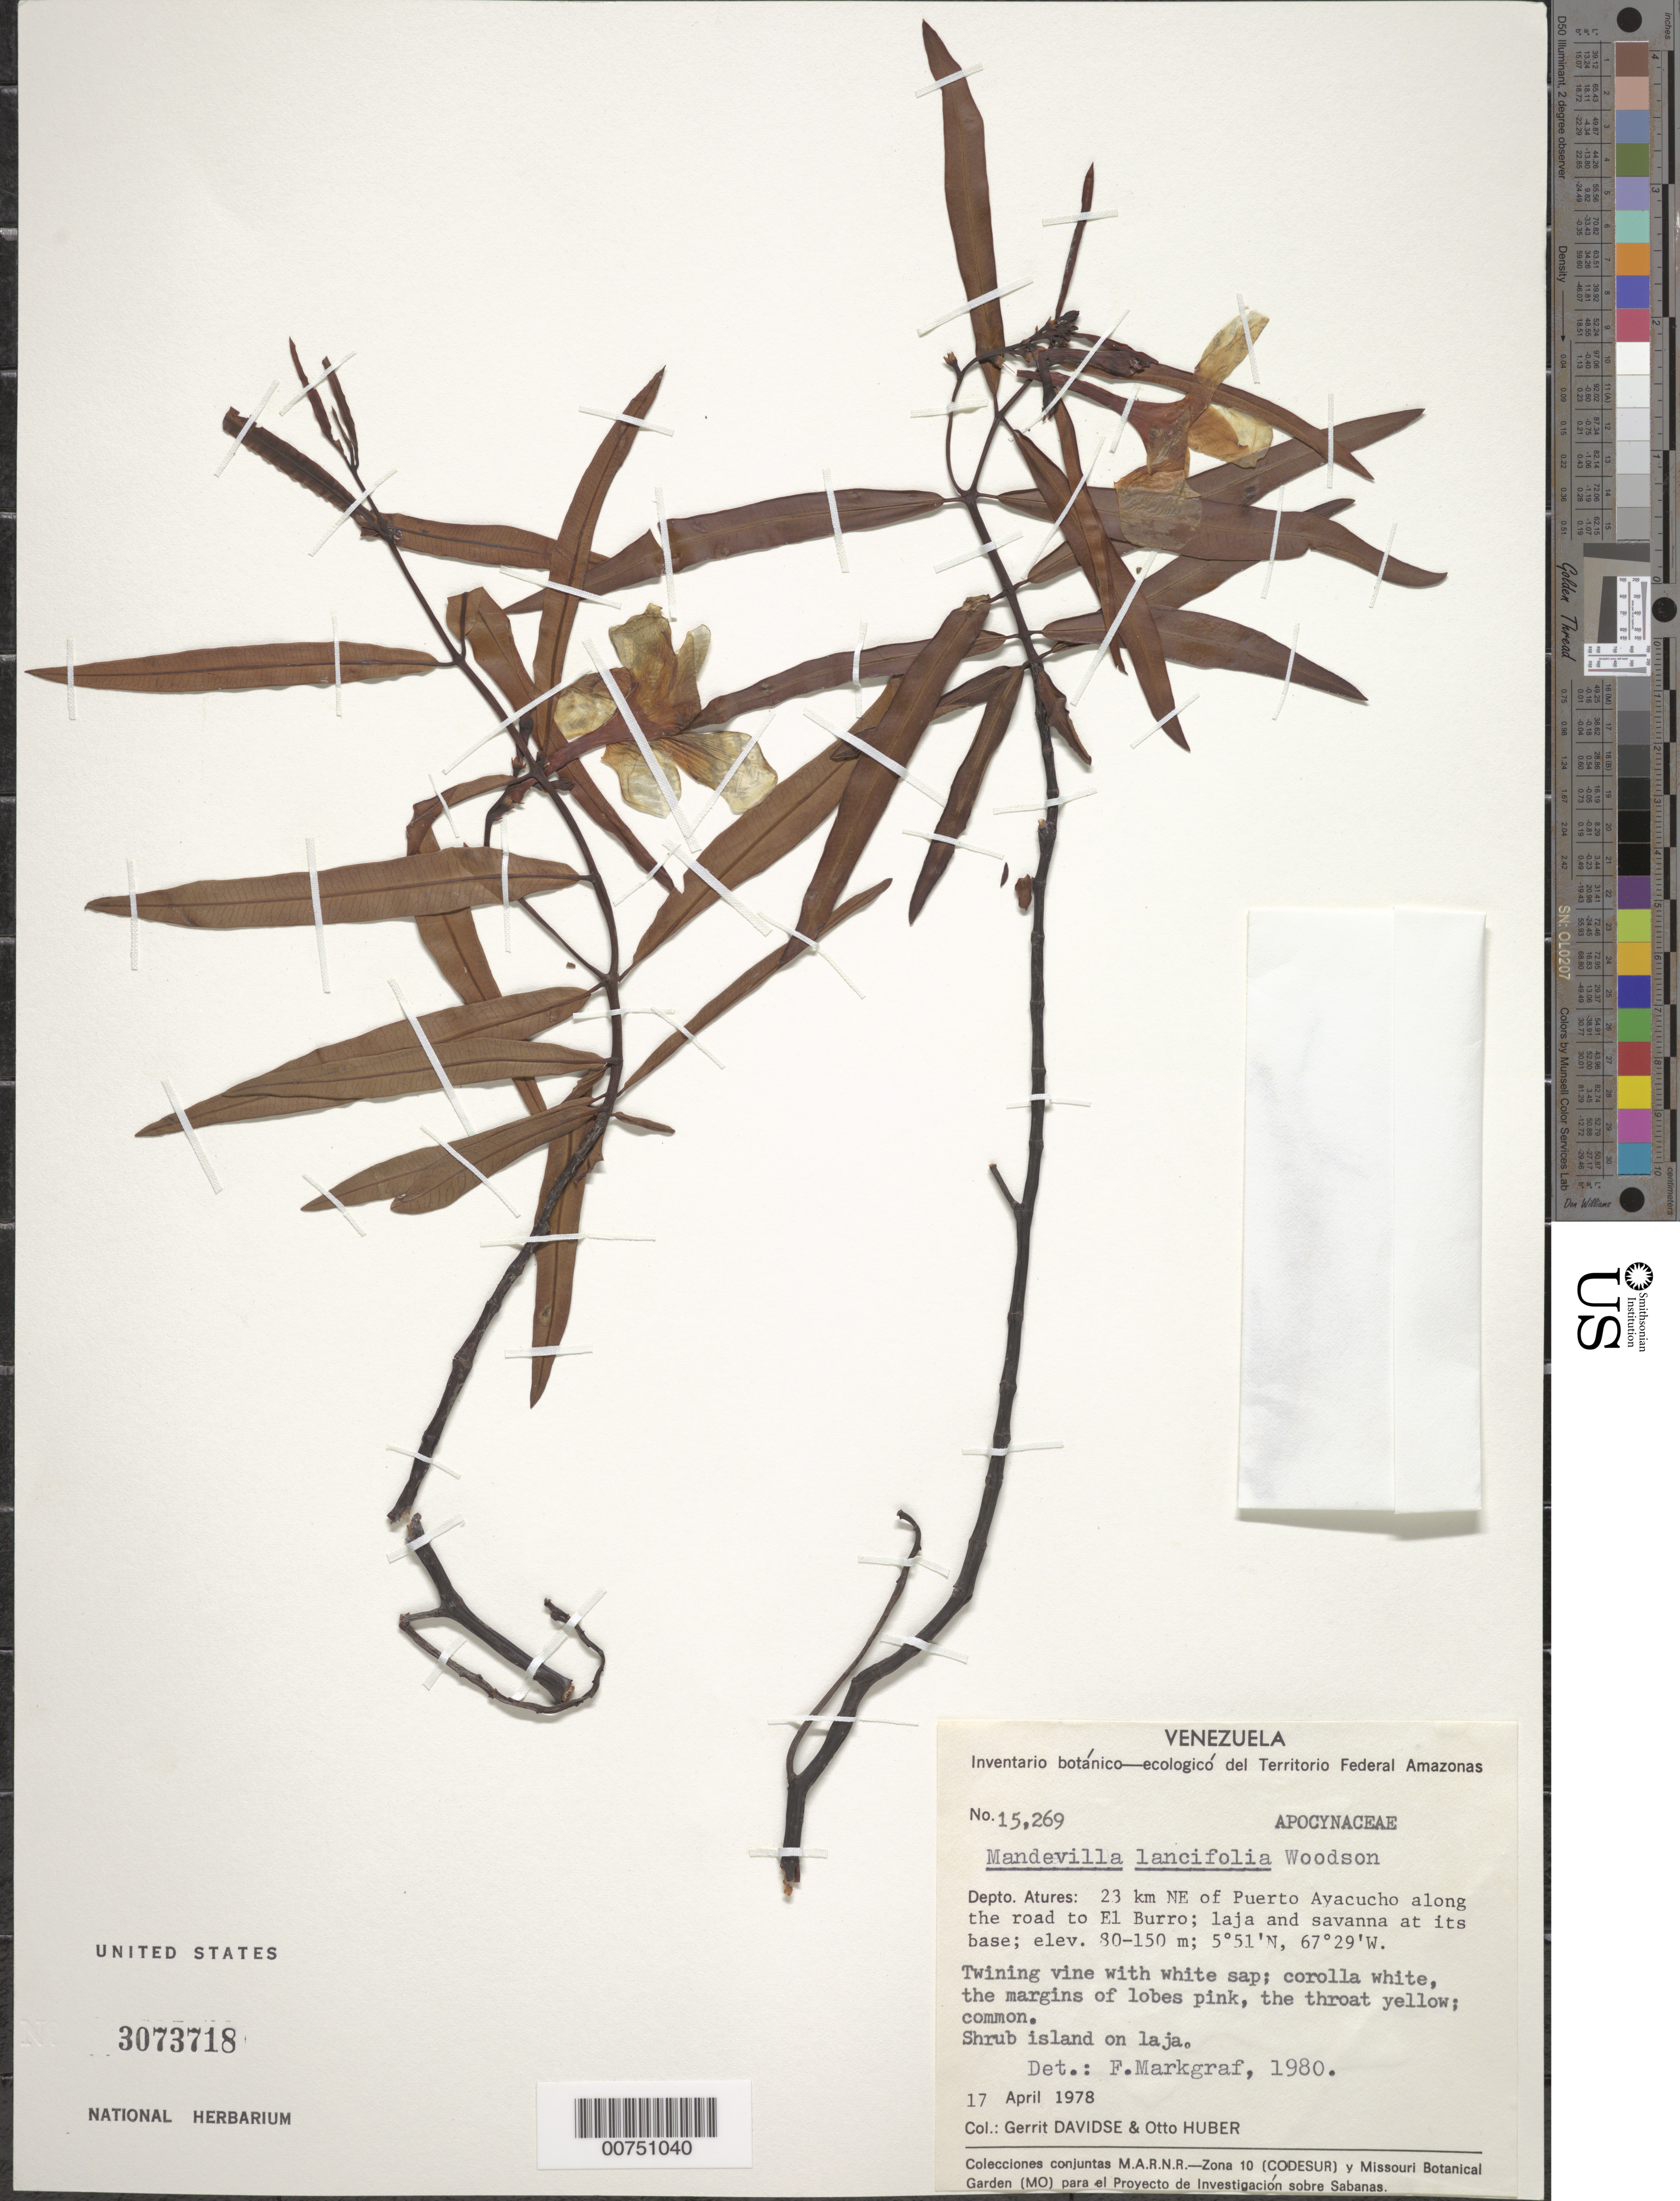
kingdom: Plantae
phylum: Tracheophyta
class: Magnoliopsida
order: Gentianales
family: Apocynaceae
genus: Mandevilla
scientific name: Mandevilla lancifolia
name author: Woodson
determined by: Markgraf, Friedrich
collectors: G. Davidse & O. Huber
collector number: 15269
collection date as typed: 17-Apr-78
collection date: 1978-04-17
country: Venezuela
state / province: Amazonas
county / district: Atures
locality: Puerto Ayacucho, 23 km NE of, on road to El Burro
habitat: Laja and savanna at its base, shrub island on laja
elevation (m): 80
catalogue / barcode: US 3073718